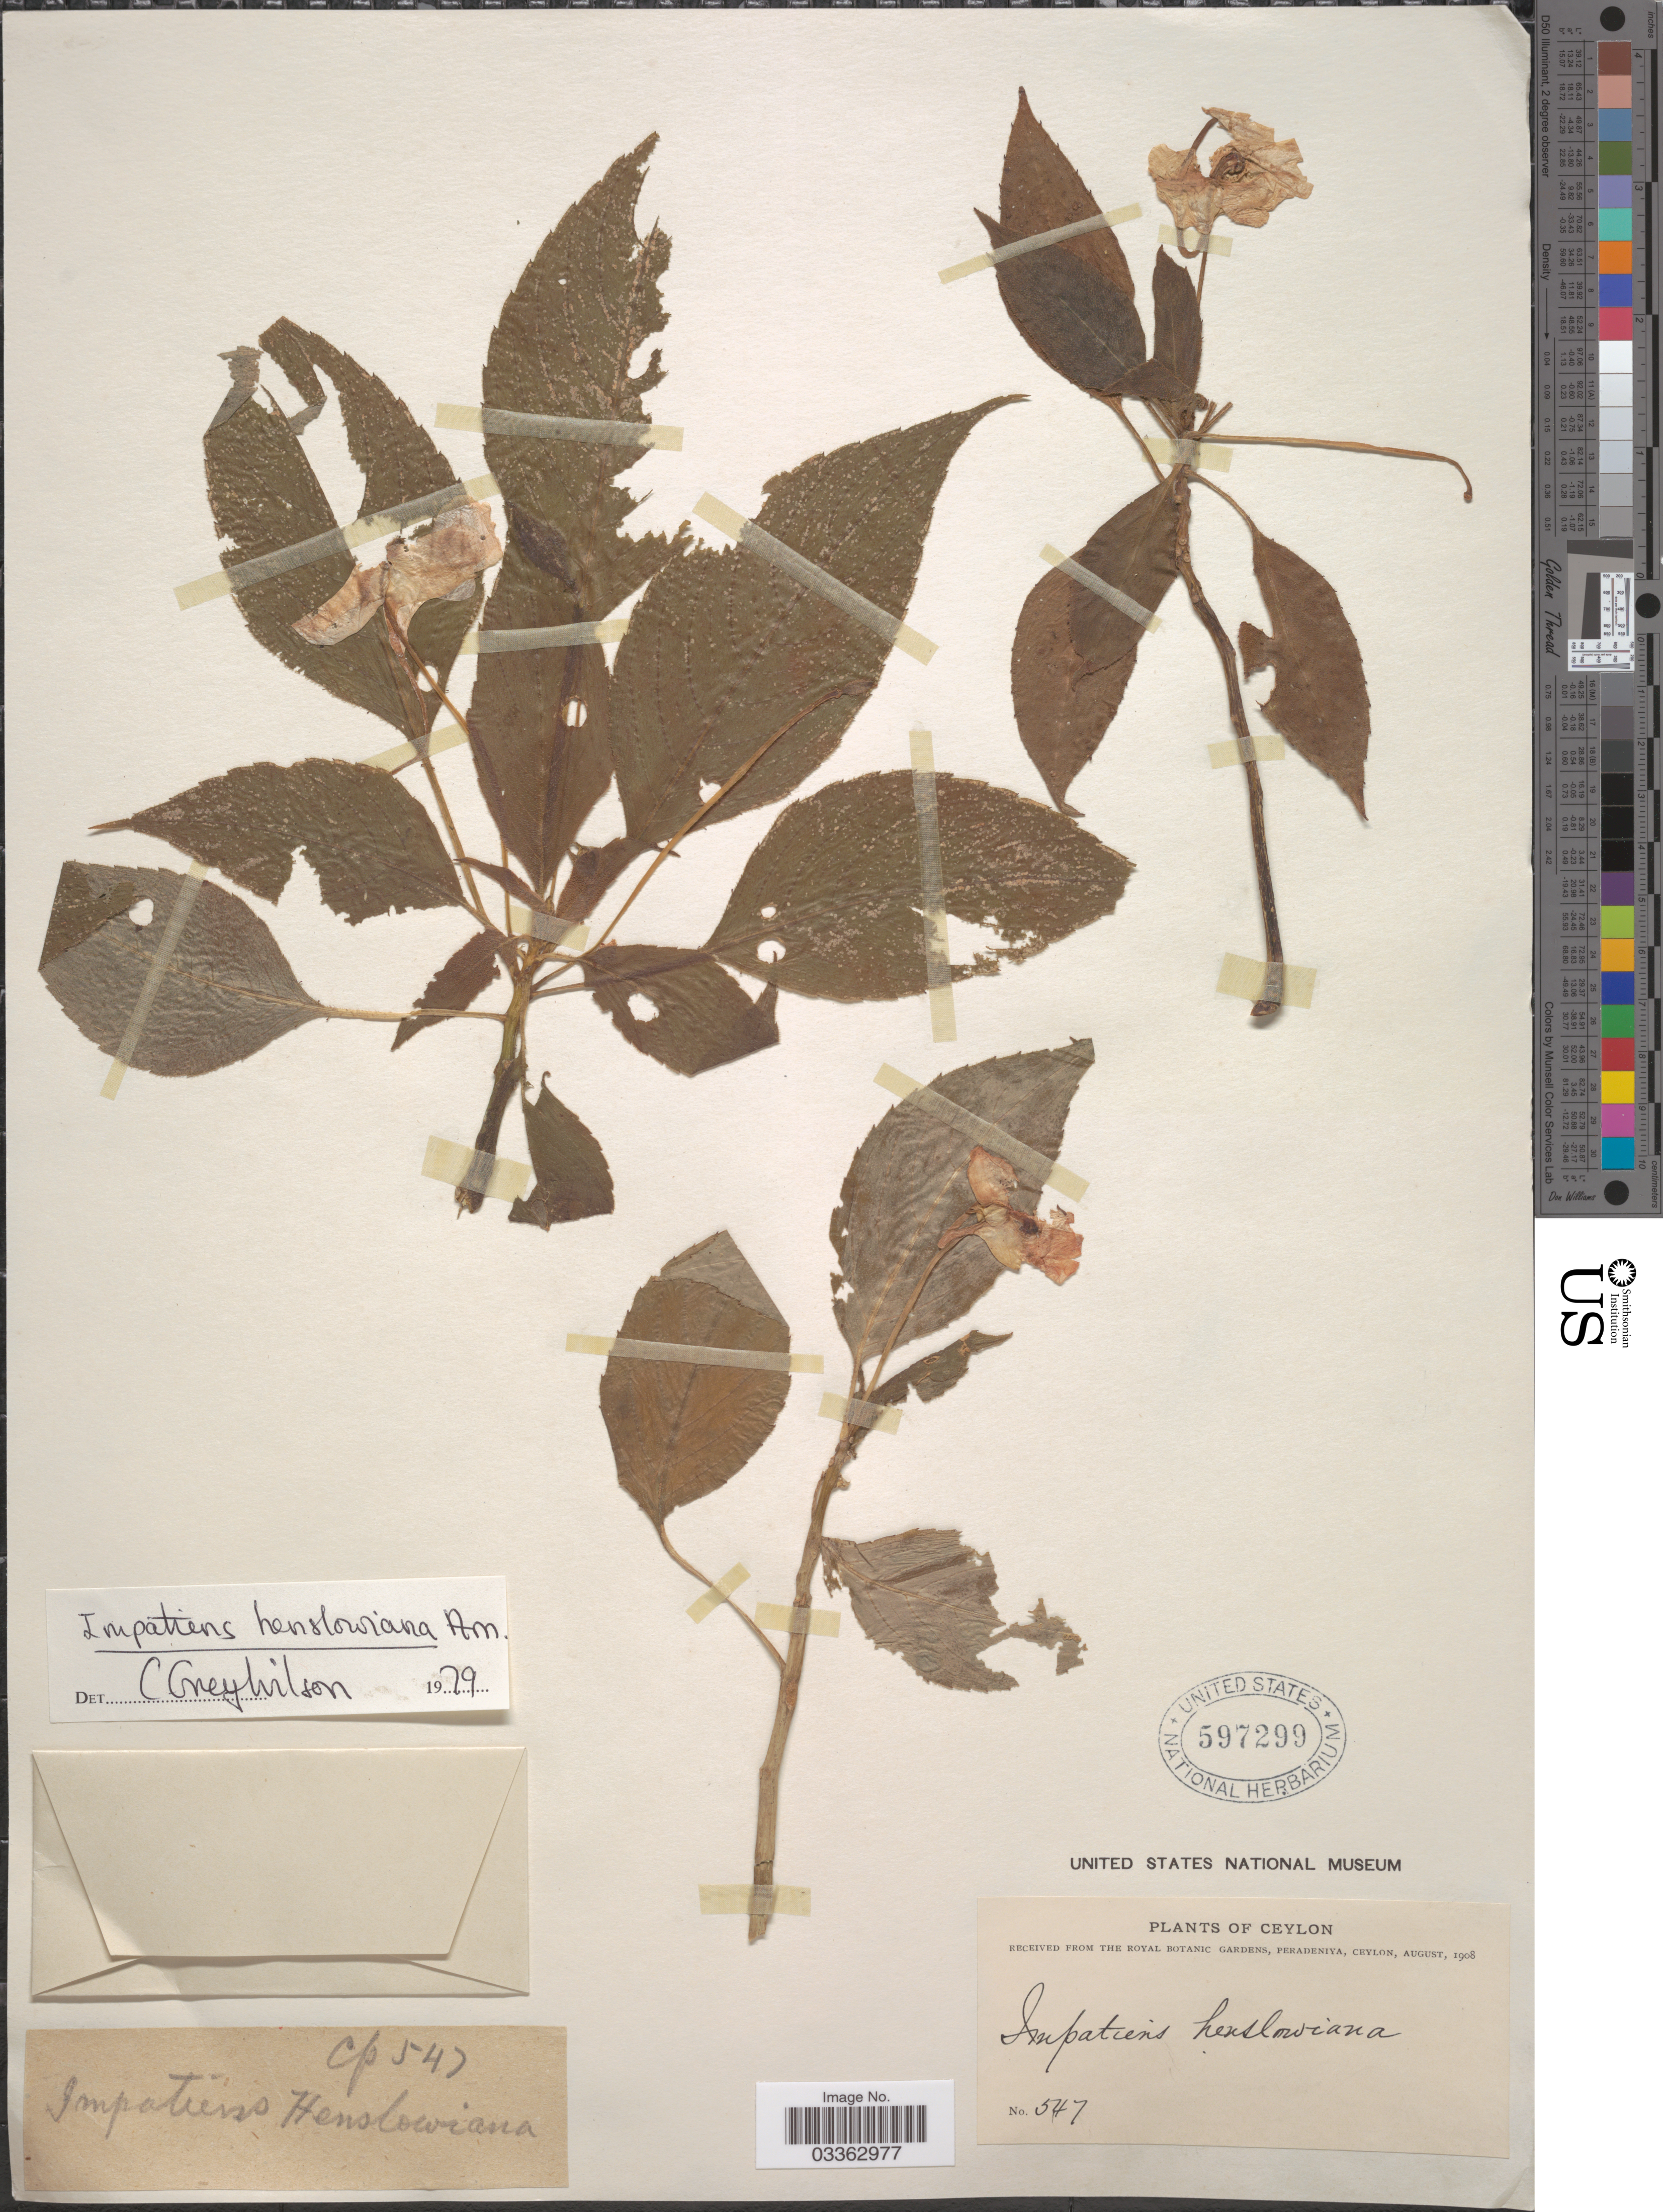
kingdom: Plantae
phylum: Tracheophyta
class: Magnoliopsida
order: Ericales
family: Balsaminaceae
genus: Impatiens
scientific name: Impatiens henslowiana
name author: Arn.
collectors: ex herb. Royal Botanic Gardens, Peradeniya, Ceylon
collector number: CP547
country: Sri Lanka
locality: Ceylon.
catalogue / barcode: US 597299